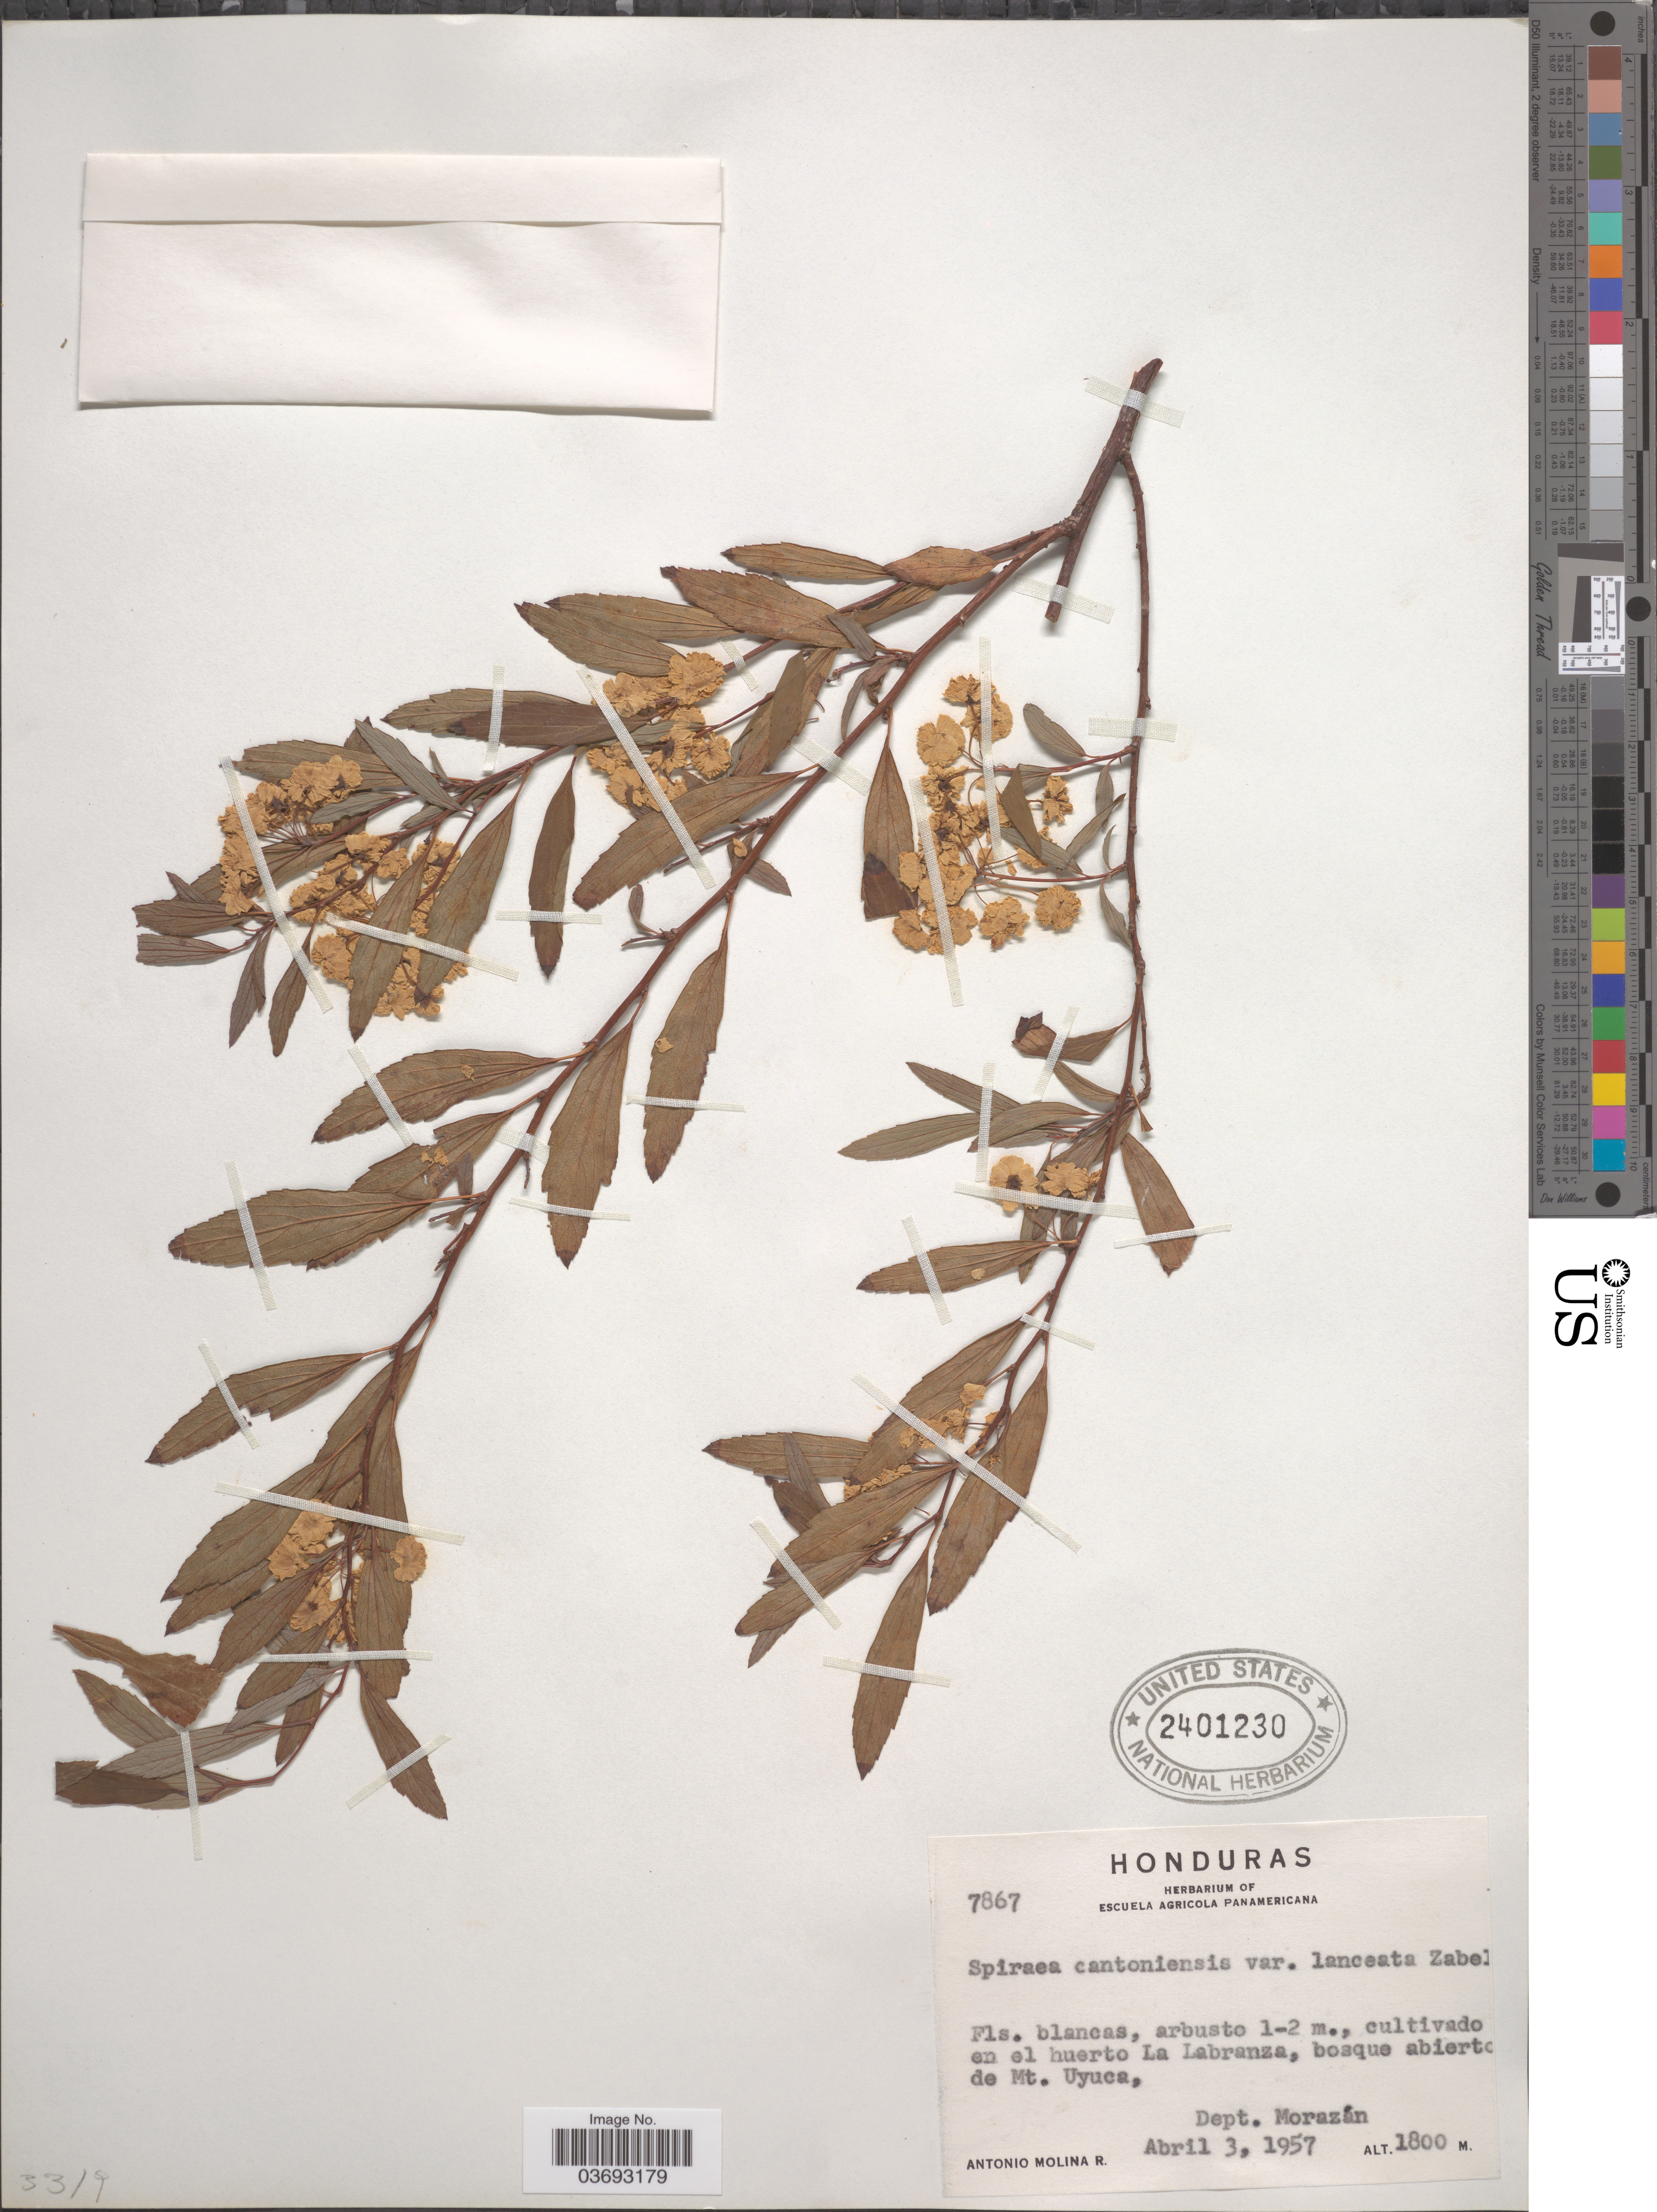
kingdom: Plantae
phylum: Tracheophyta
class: Magnoliopsida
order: Rosales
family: Rosaceae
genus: Spiraea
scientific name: Spiraea cantoniensis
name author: Lour.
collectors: A. Molina R.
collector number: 7867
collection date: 1957-04-03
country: Honduras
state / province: Fco. Morazán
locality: El huerto La Labranza, bosque abierto de Mt. Uyuca, Dept. Morazán.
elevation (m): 1800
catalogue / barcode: US 2401230